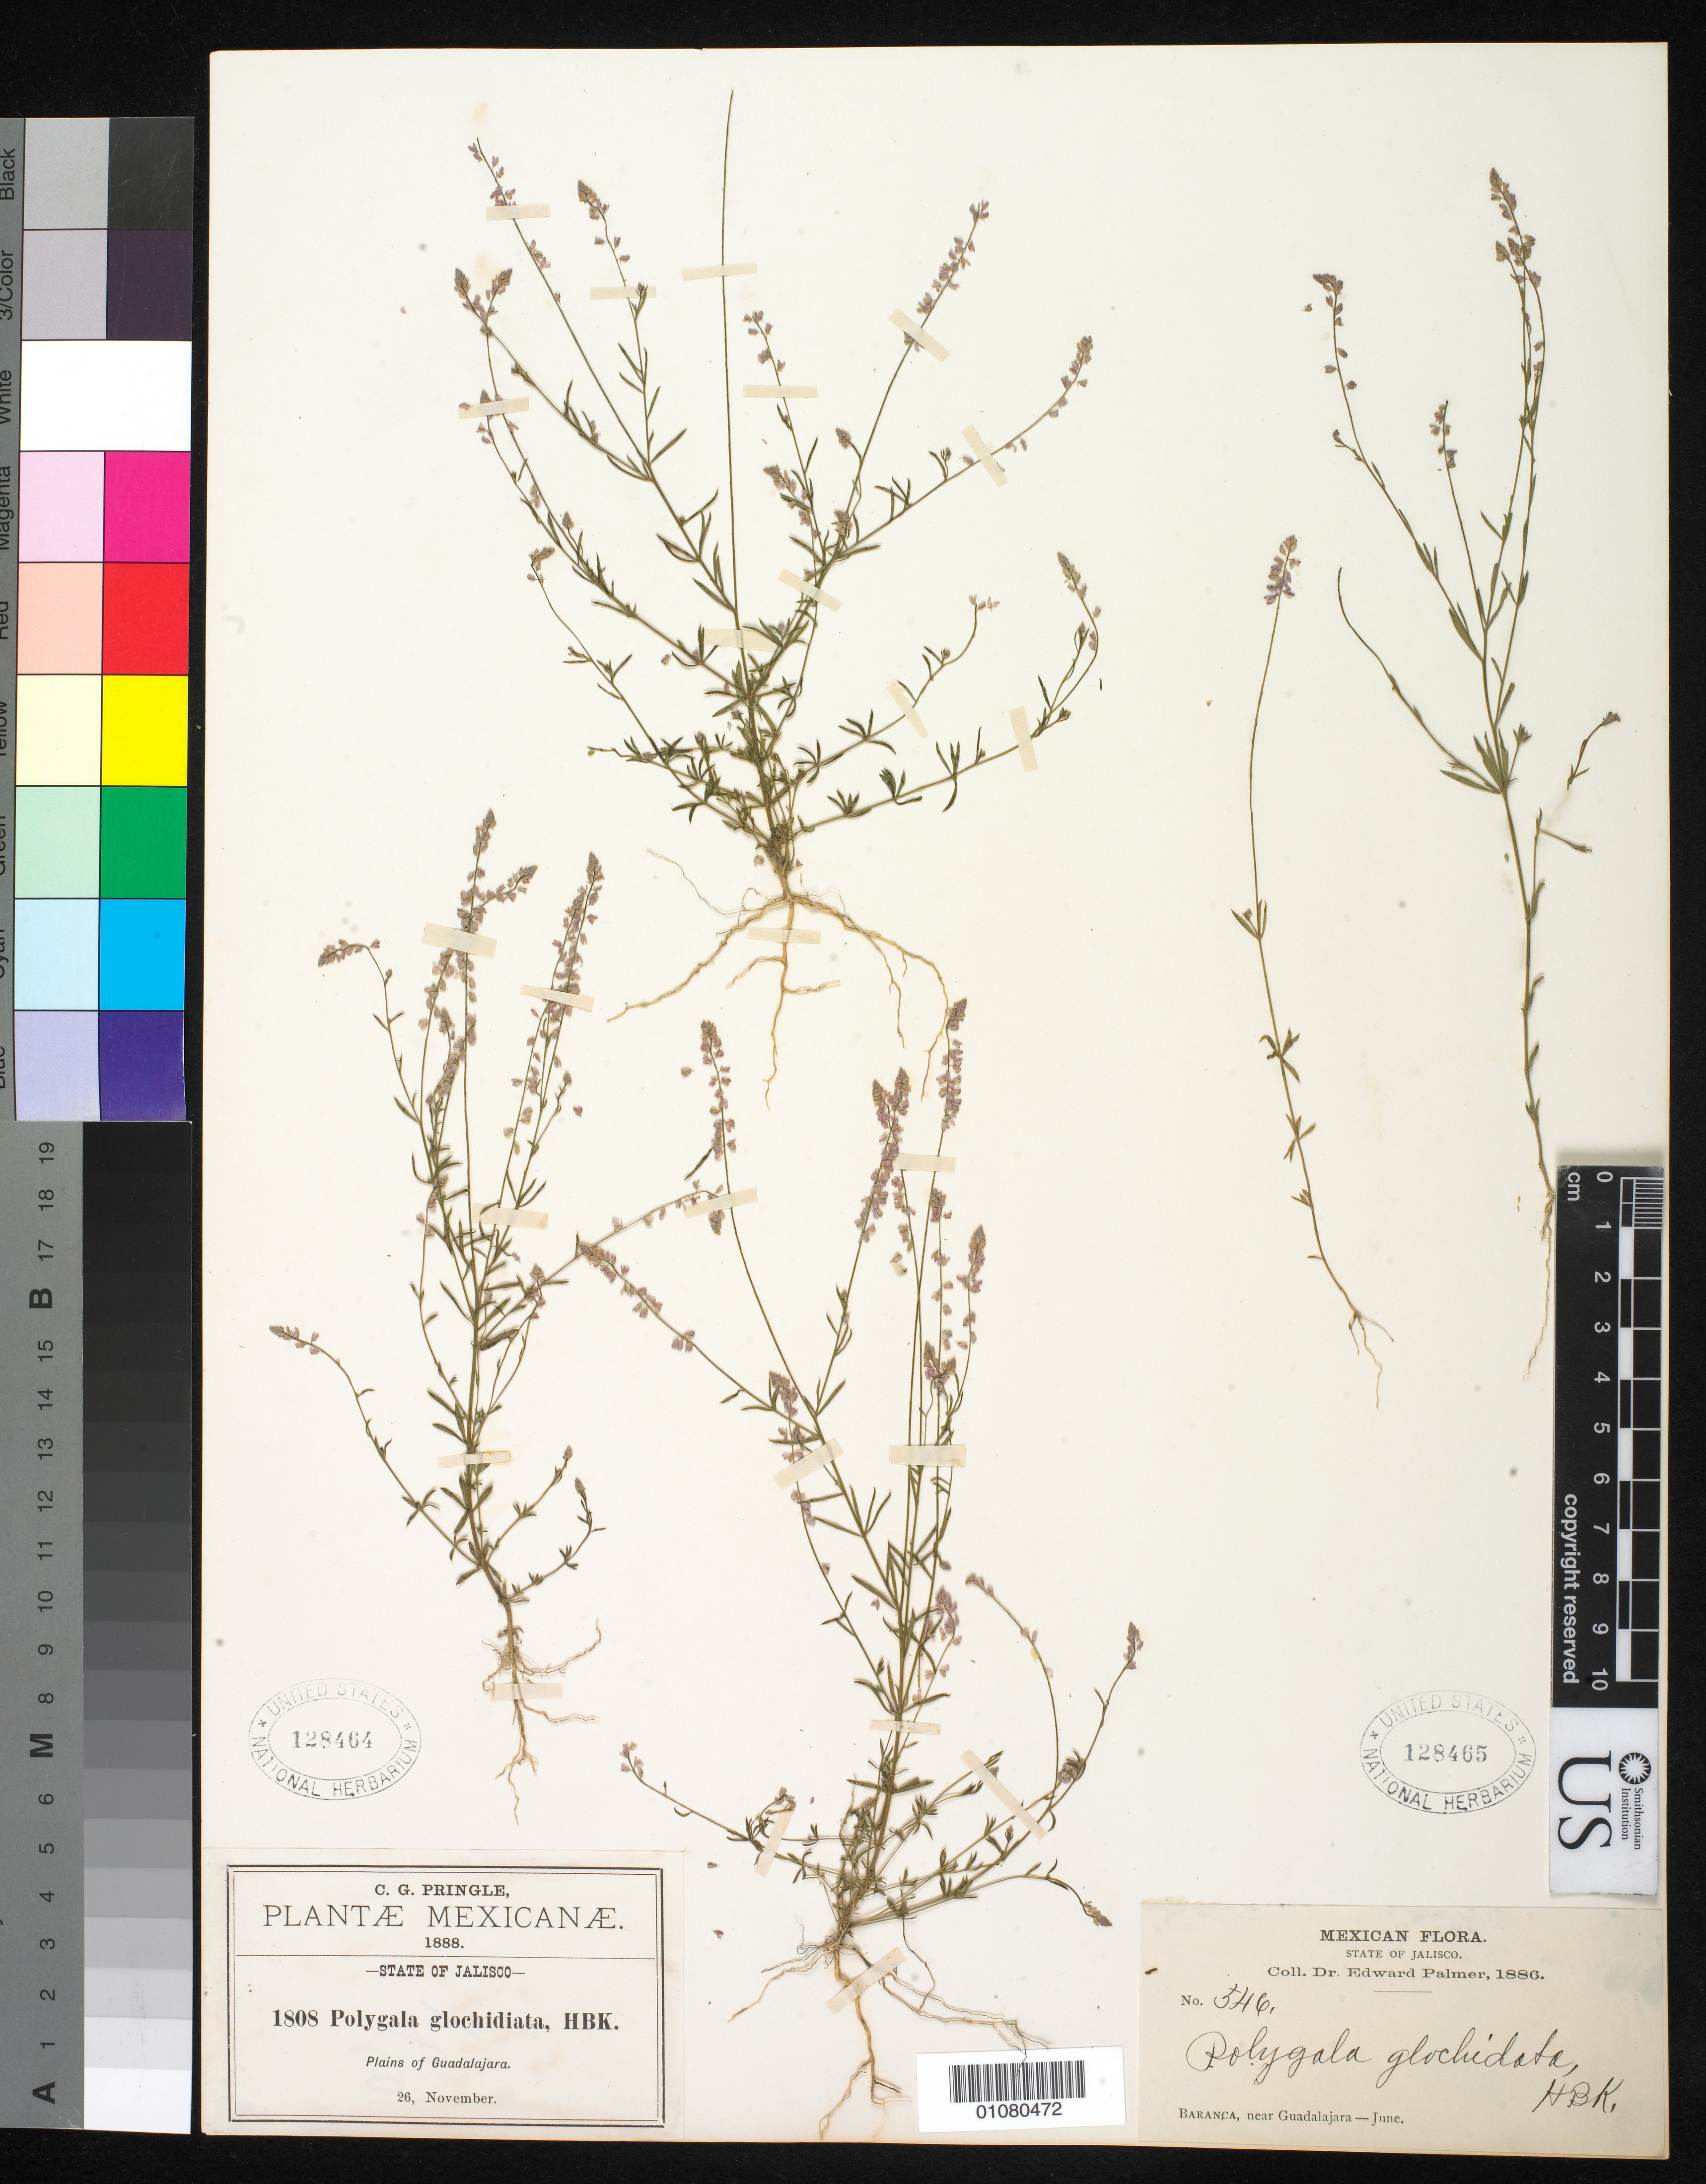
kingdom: Plantae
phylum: Tracheophyta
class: Magnoliopsida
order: Fabales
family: Polygalaceae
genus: Polygala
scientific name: Polygala glochidiata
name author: Kunth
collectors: E. Palmer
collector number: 1808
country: Mexico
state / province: Jalisco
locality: Plains of Jalisco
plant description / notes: Two collections on same sheet.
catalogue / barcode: US 128464